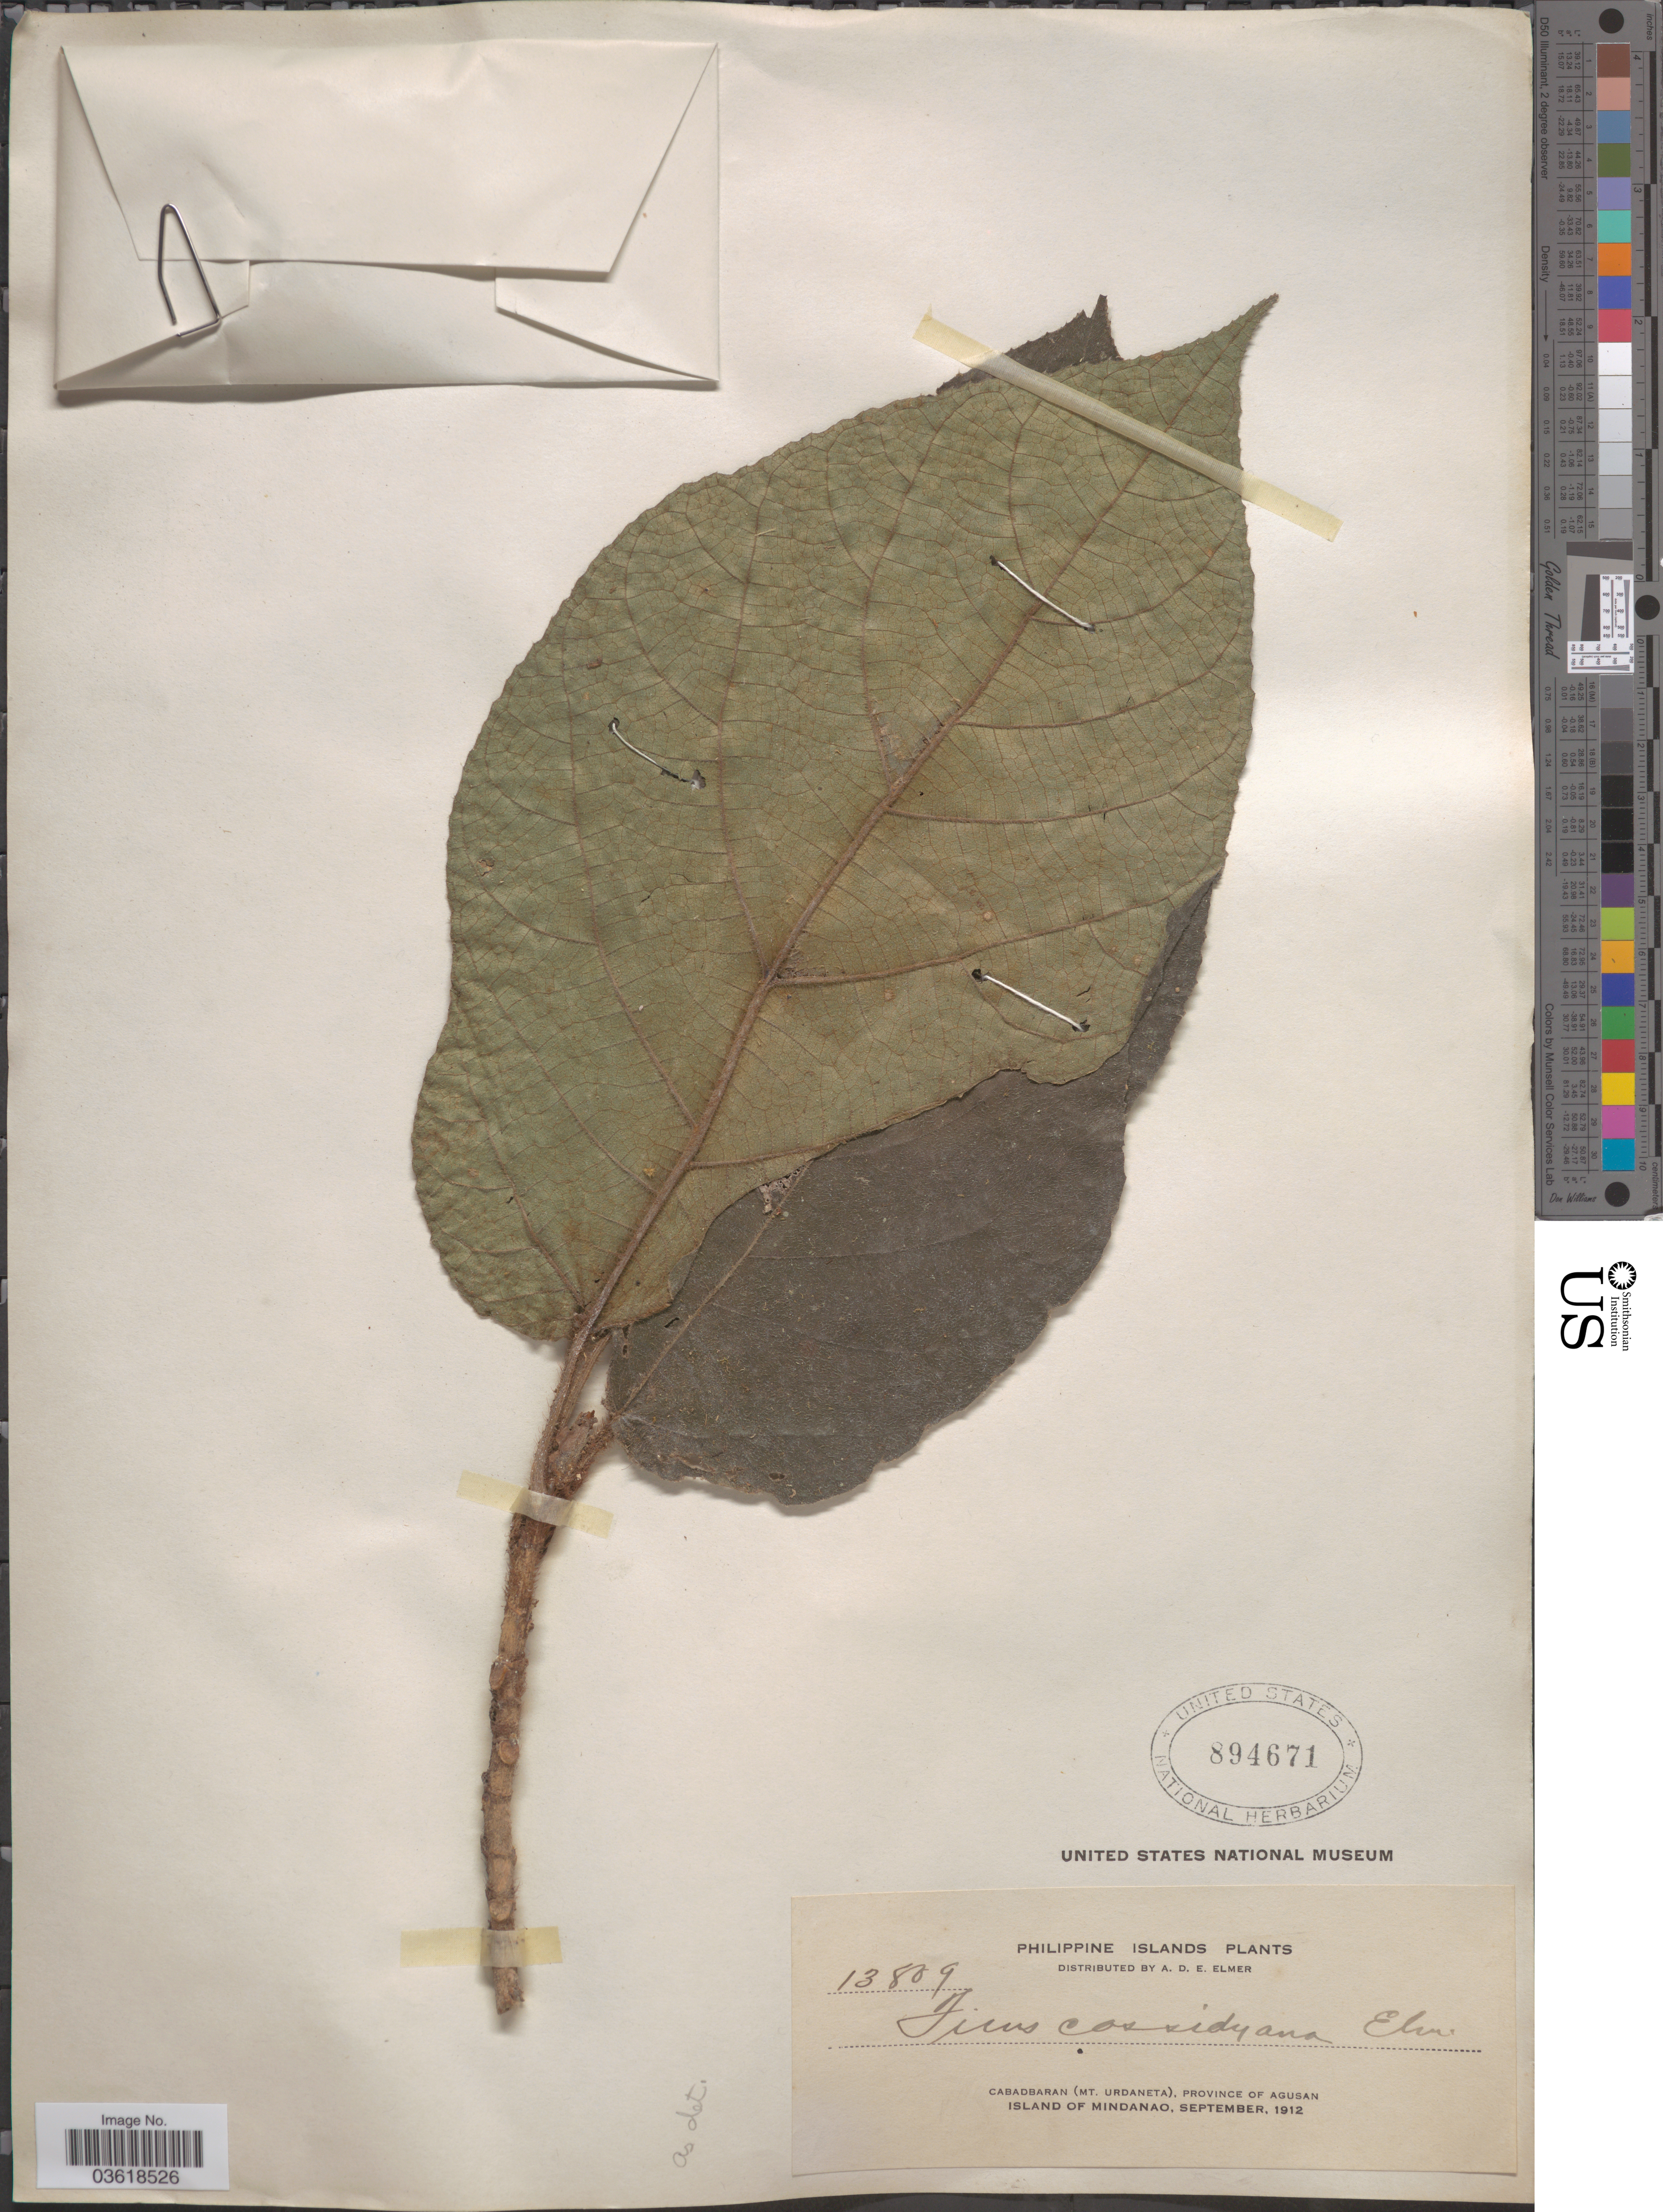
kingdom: Plantae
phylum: Tracheophyta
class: Magnoliopsida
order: Rosales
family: Moraceae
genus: Ficus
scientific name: Ficus cassidyana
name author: Elmer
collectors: A. D. E. Elmer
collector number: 13809*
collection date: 1912-09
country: Philippines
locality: Philippine Islands. Cabadbaran (Mt. Urdaneta), Province of Agusan. Island of Mindanao.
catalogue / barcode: US 894671